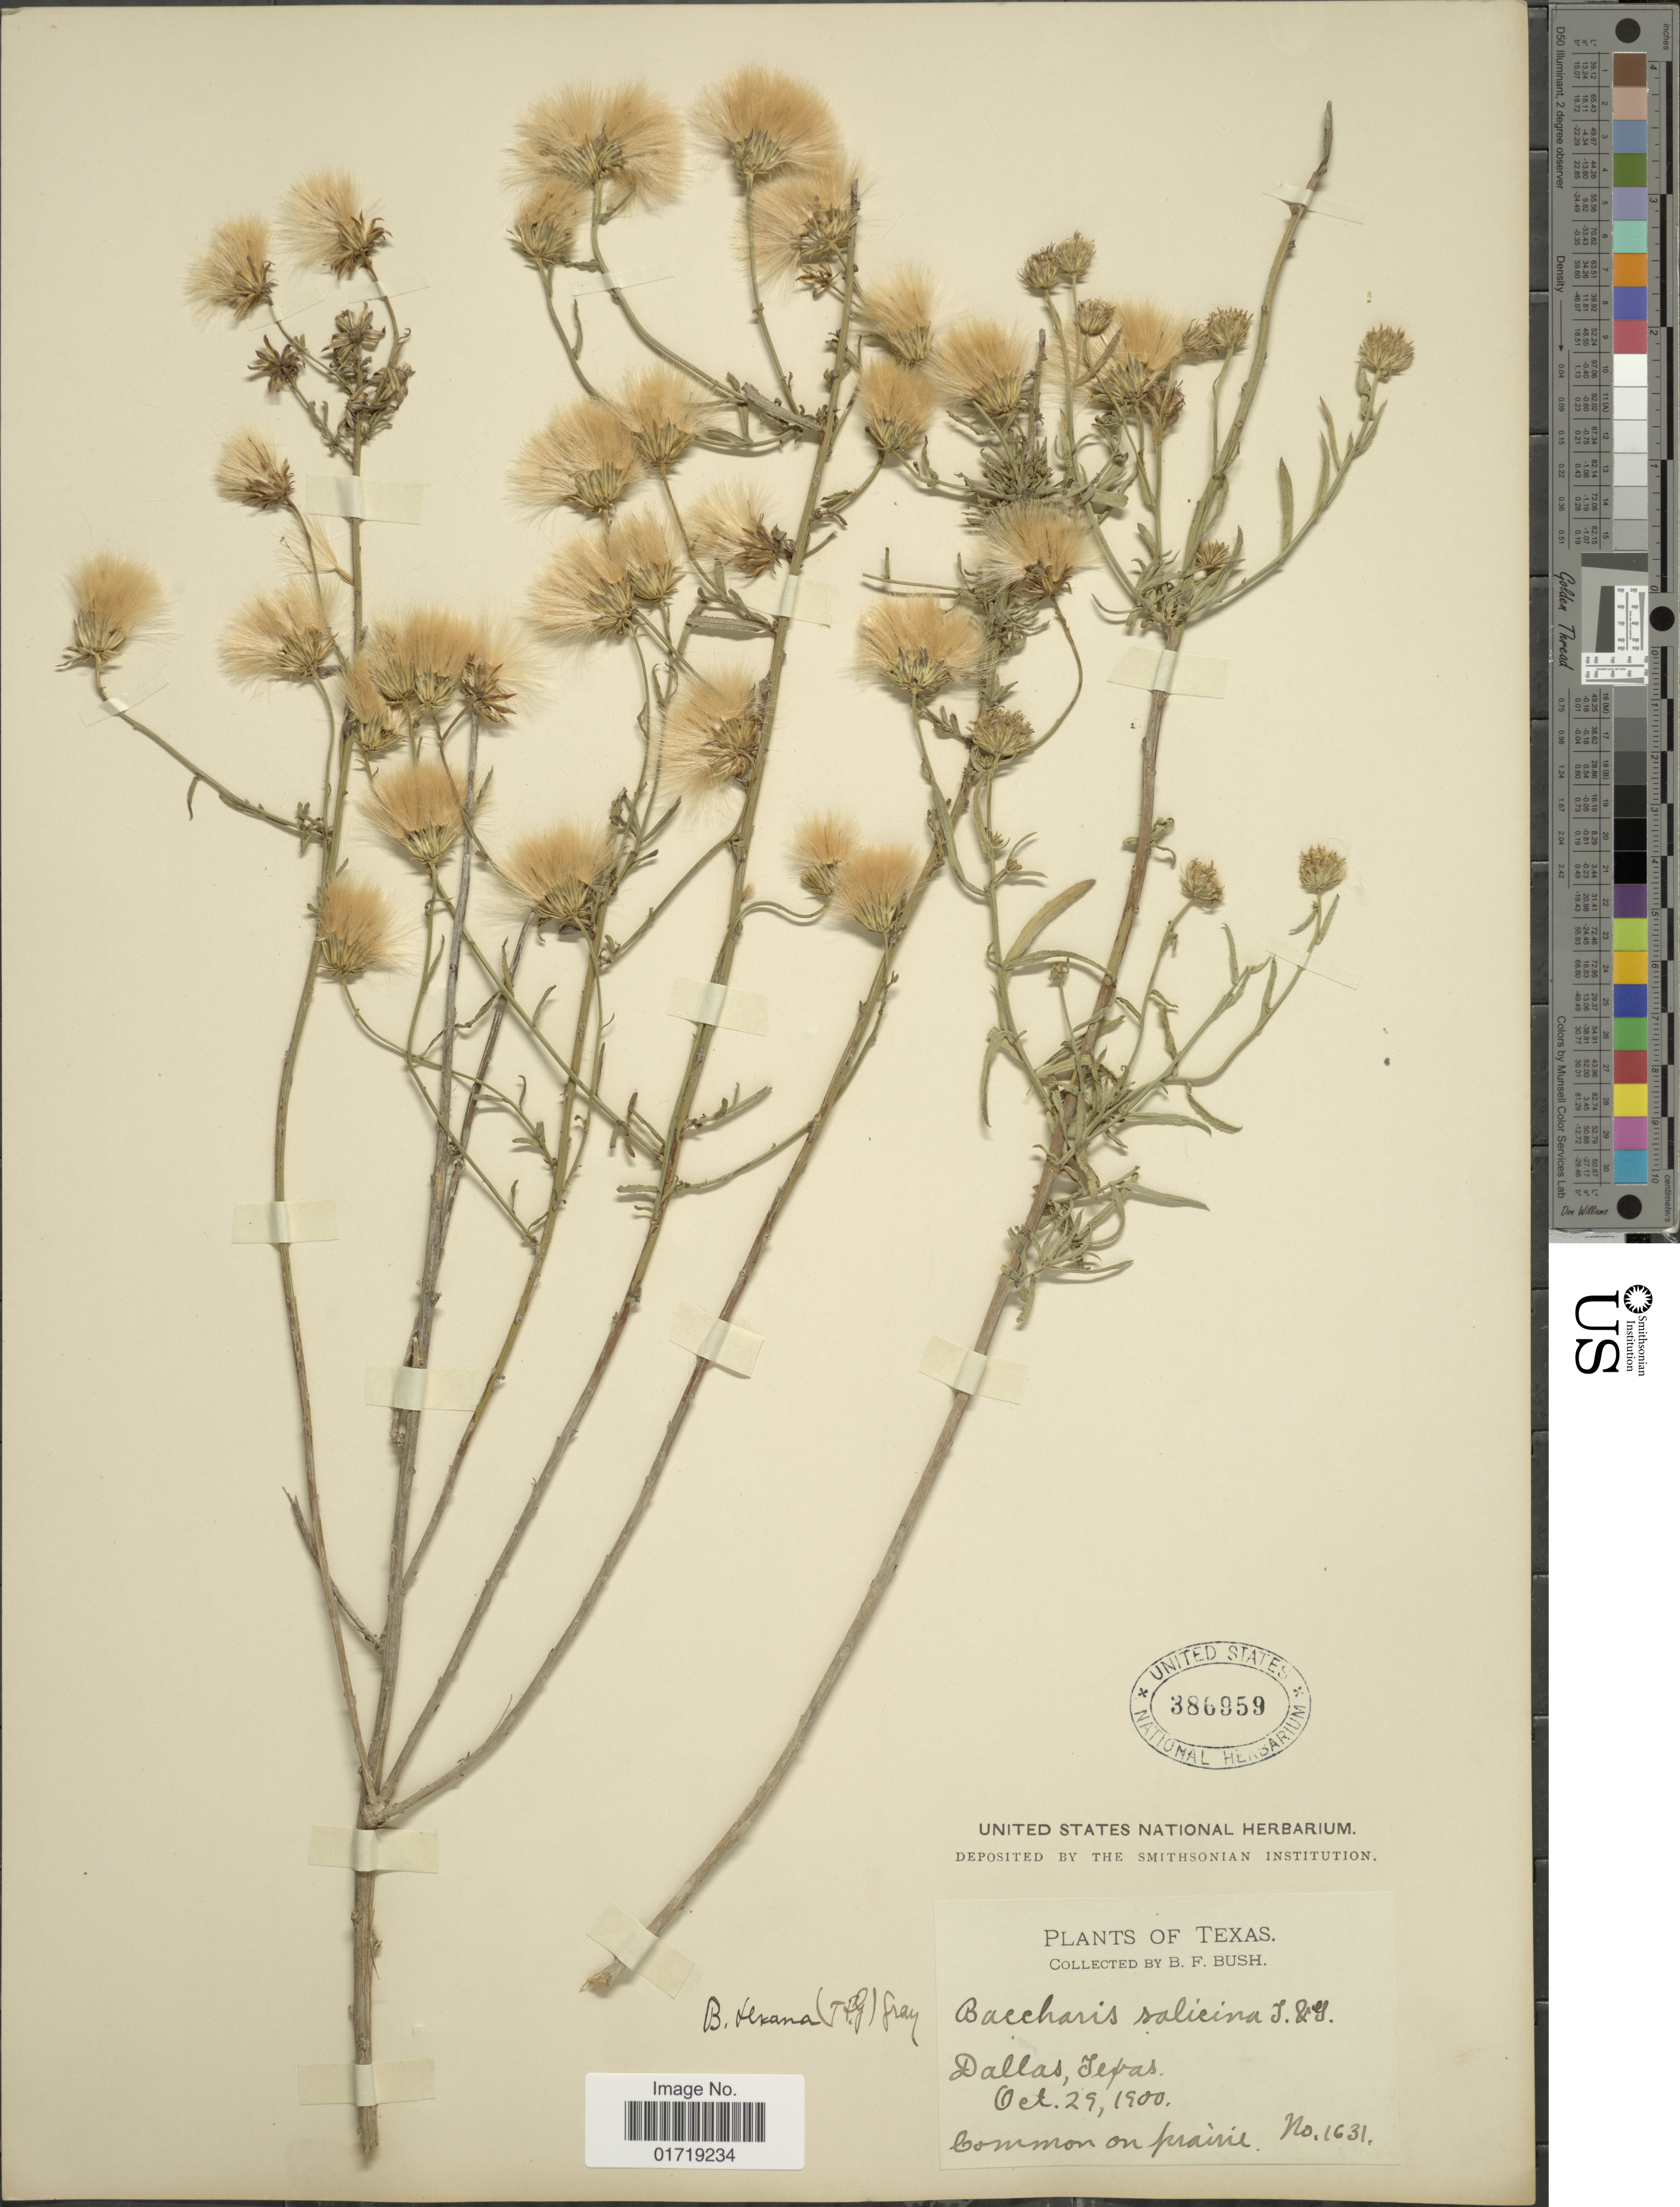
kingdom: Plantae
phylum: Tracheophyta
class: Magnoliopsida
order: Asterales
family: Asteraceae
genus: Baccharis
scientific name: Baccharis texana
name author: (Torr.) A. Gray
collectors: B. F. Bush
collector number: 1631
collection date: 1900-10-29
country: United States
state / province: Texas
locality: Dallas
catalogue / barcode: US 386959